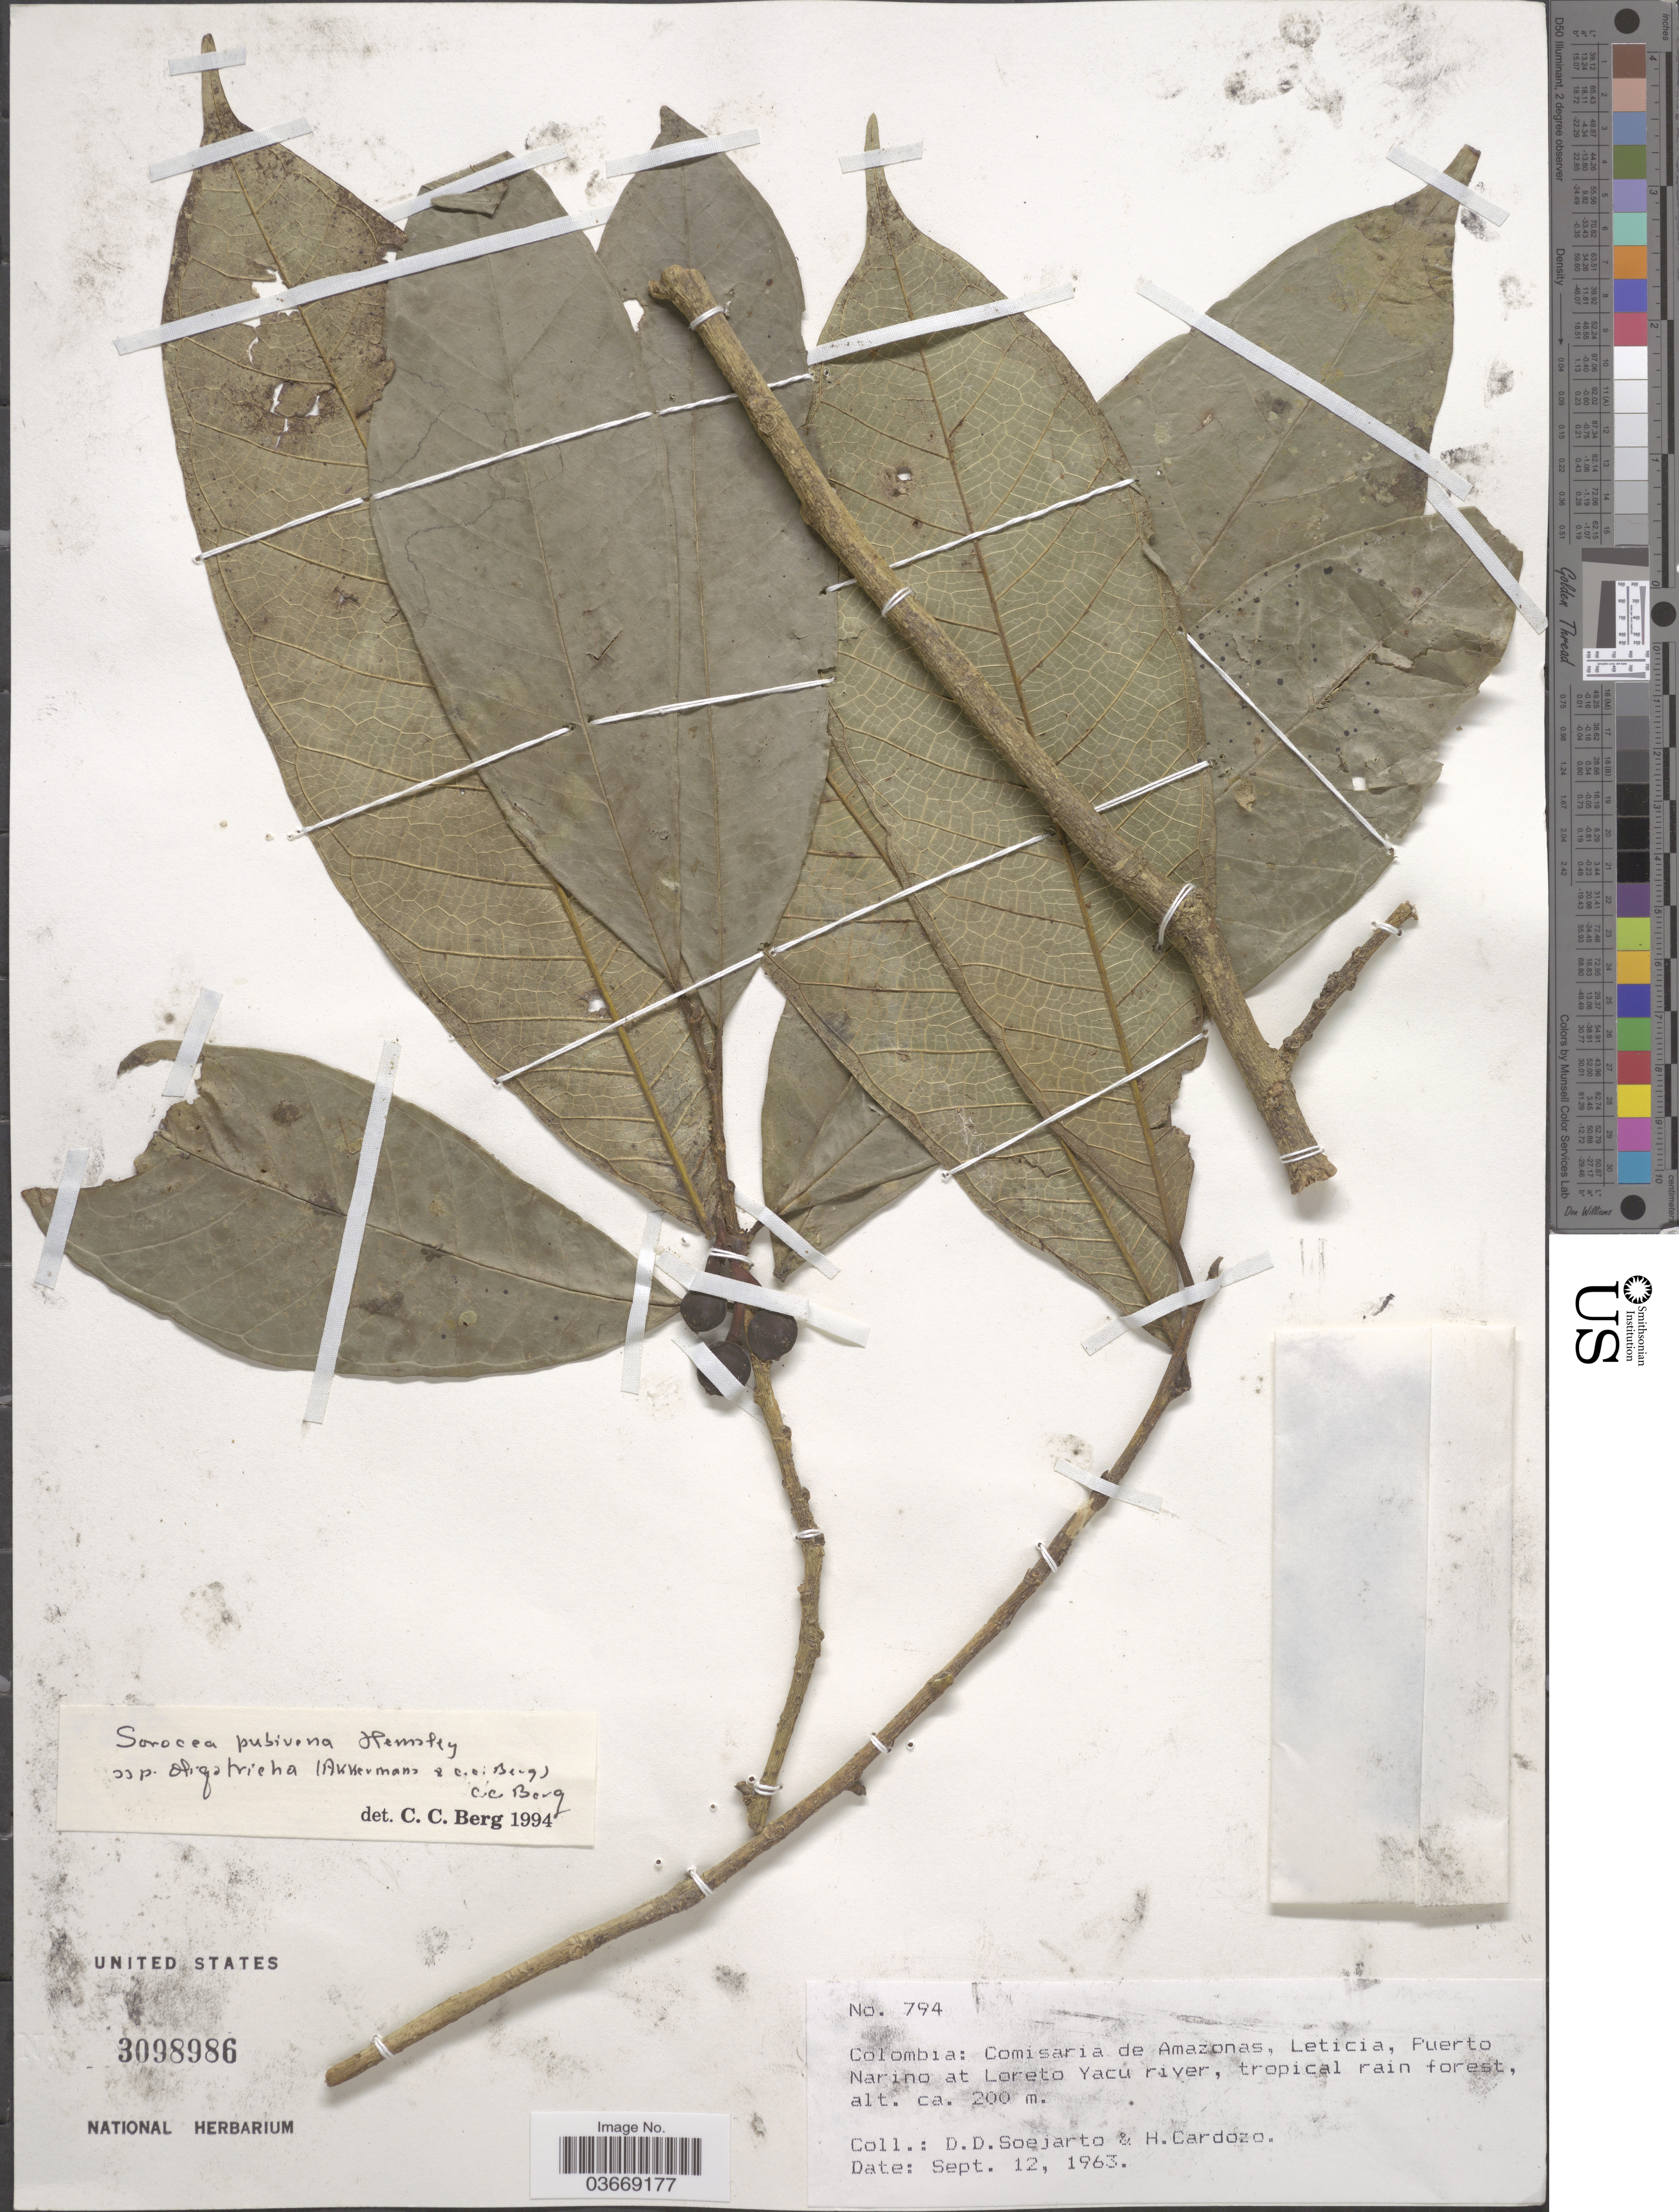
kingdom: Plantae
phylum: Tracheophyta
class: Magnoliopsida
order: Rosales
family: Moraceae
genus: Sorocea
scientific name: Sorocea pubivena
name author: Hemsl.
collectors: H. Cardozo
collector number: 794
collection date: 1963-09-12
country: Colombia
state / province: Amazônas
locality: Comisaria de Amazonas, Leticia, Puerto Narino at Loreto Yacu river, tropical rain forest.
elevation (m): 200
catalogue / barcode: US 3098986